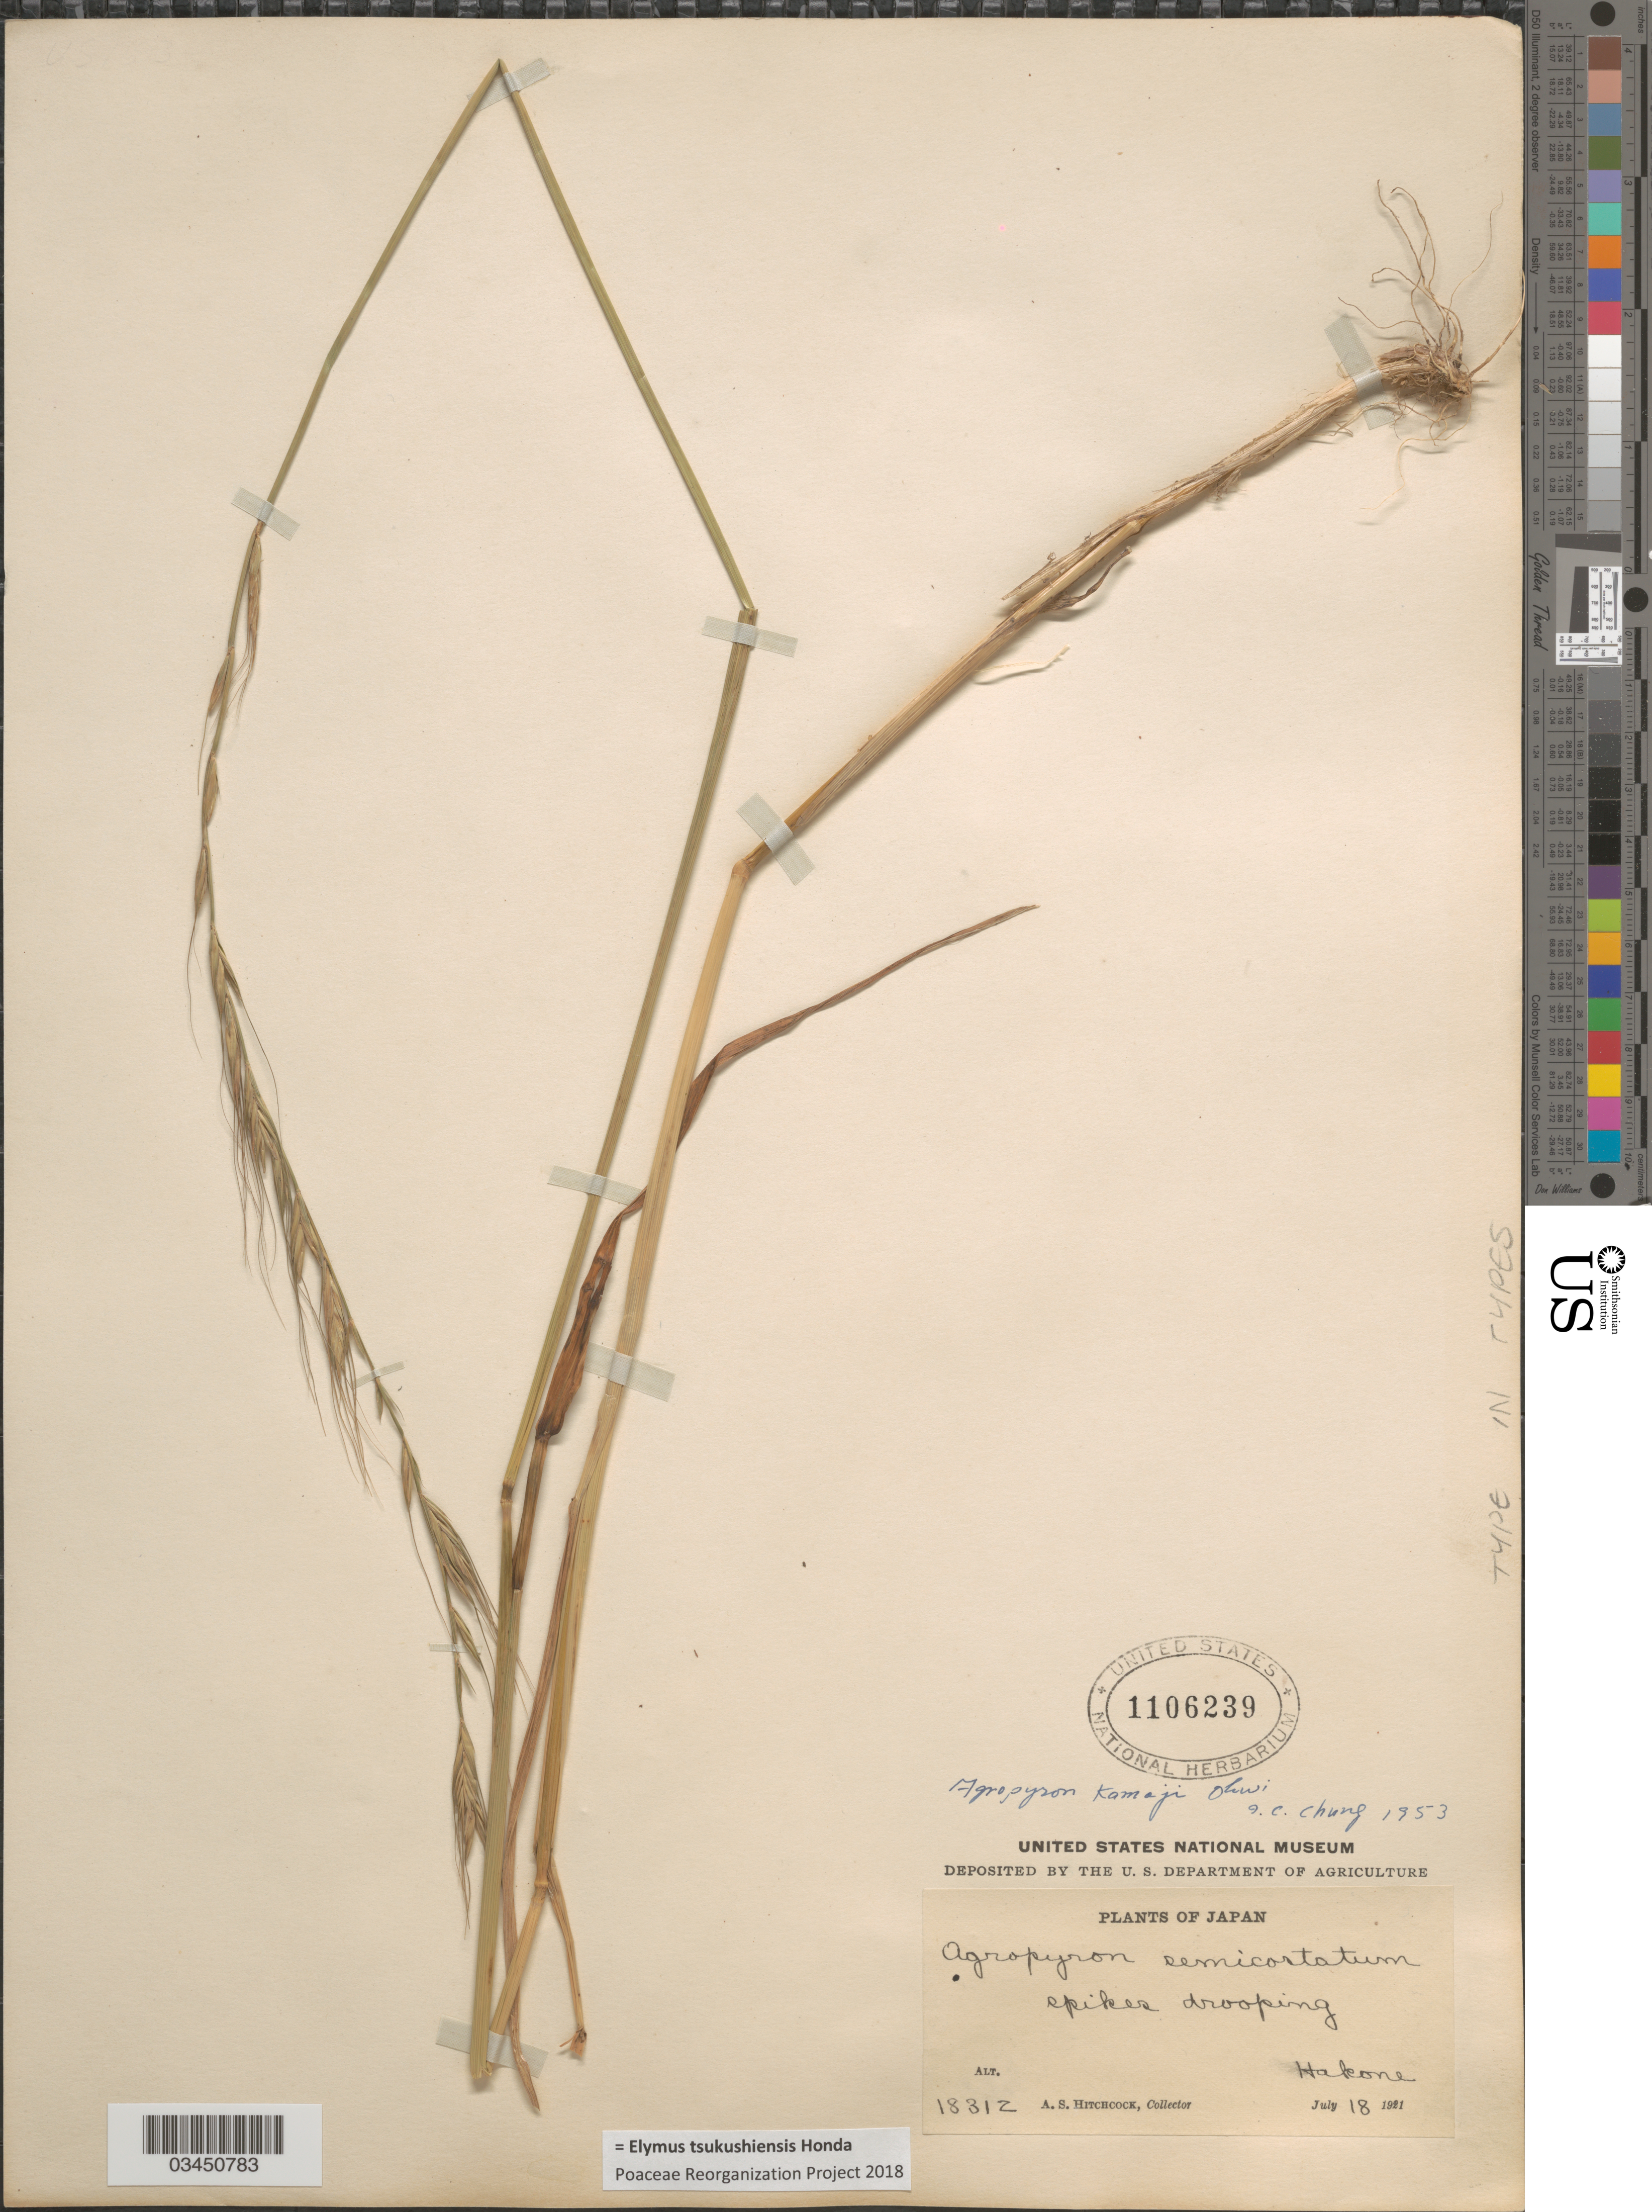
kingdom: Plantae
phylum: Tracheophyta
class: Liliopsida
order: Poales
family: Poaceae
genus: Elymus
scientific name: Elymus tsukushiensis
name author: Honda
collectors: A. S. Hitchcock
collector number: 18312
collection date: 1921-07-18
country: Japan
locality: Spikes drooping. Hakone.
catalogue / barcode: US 1106239